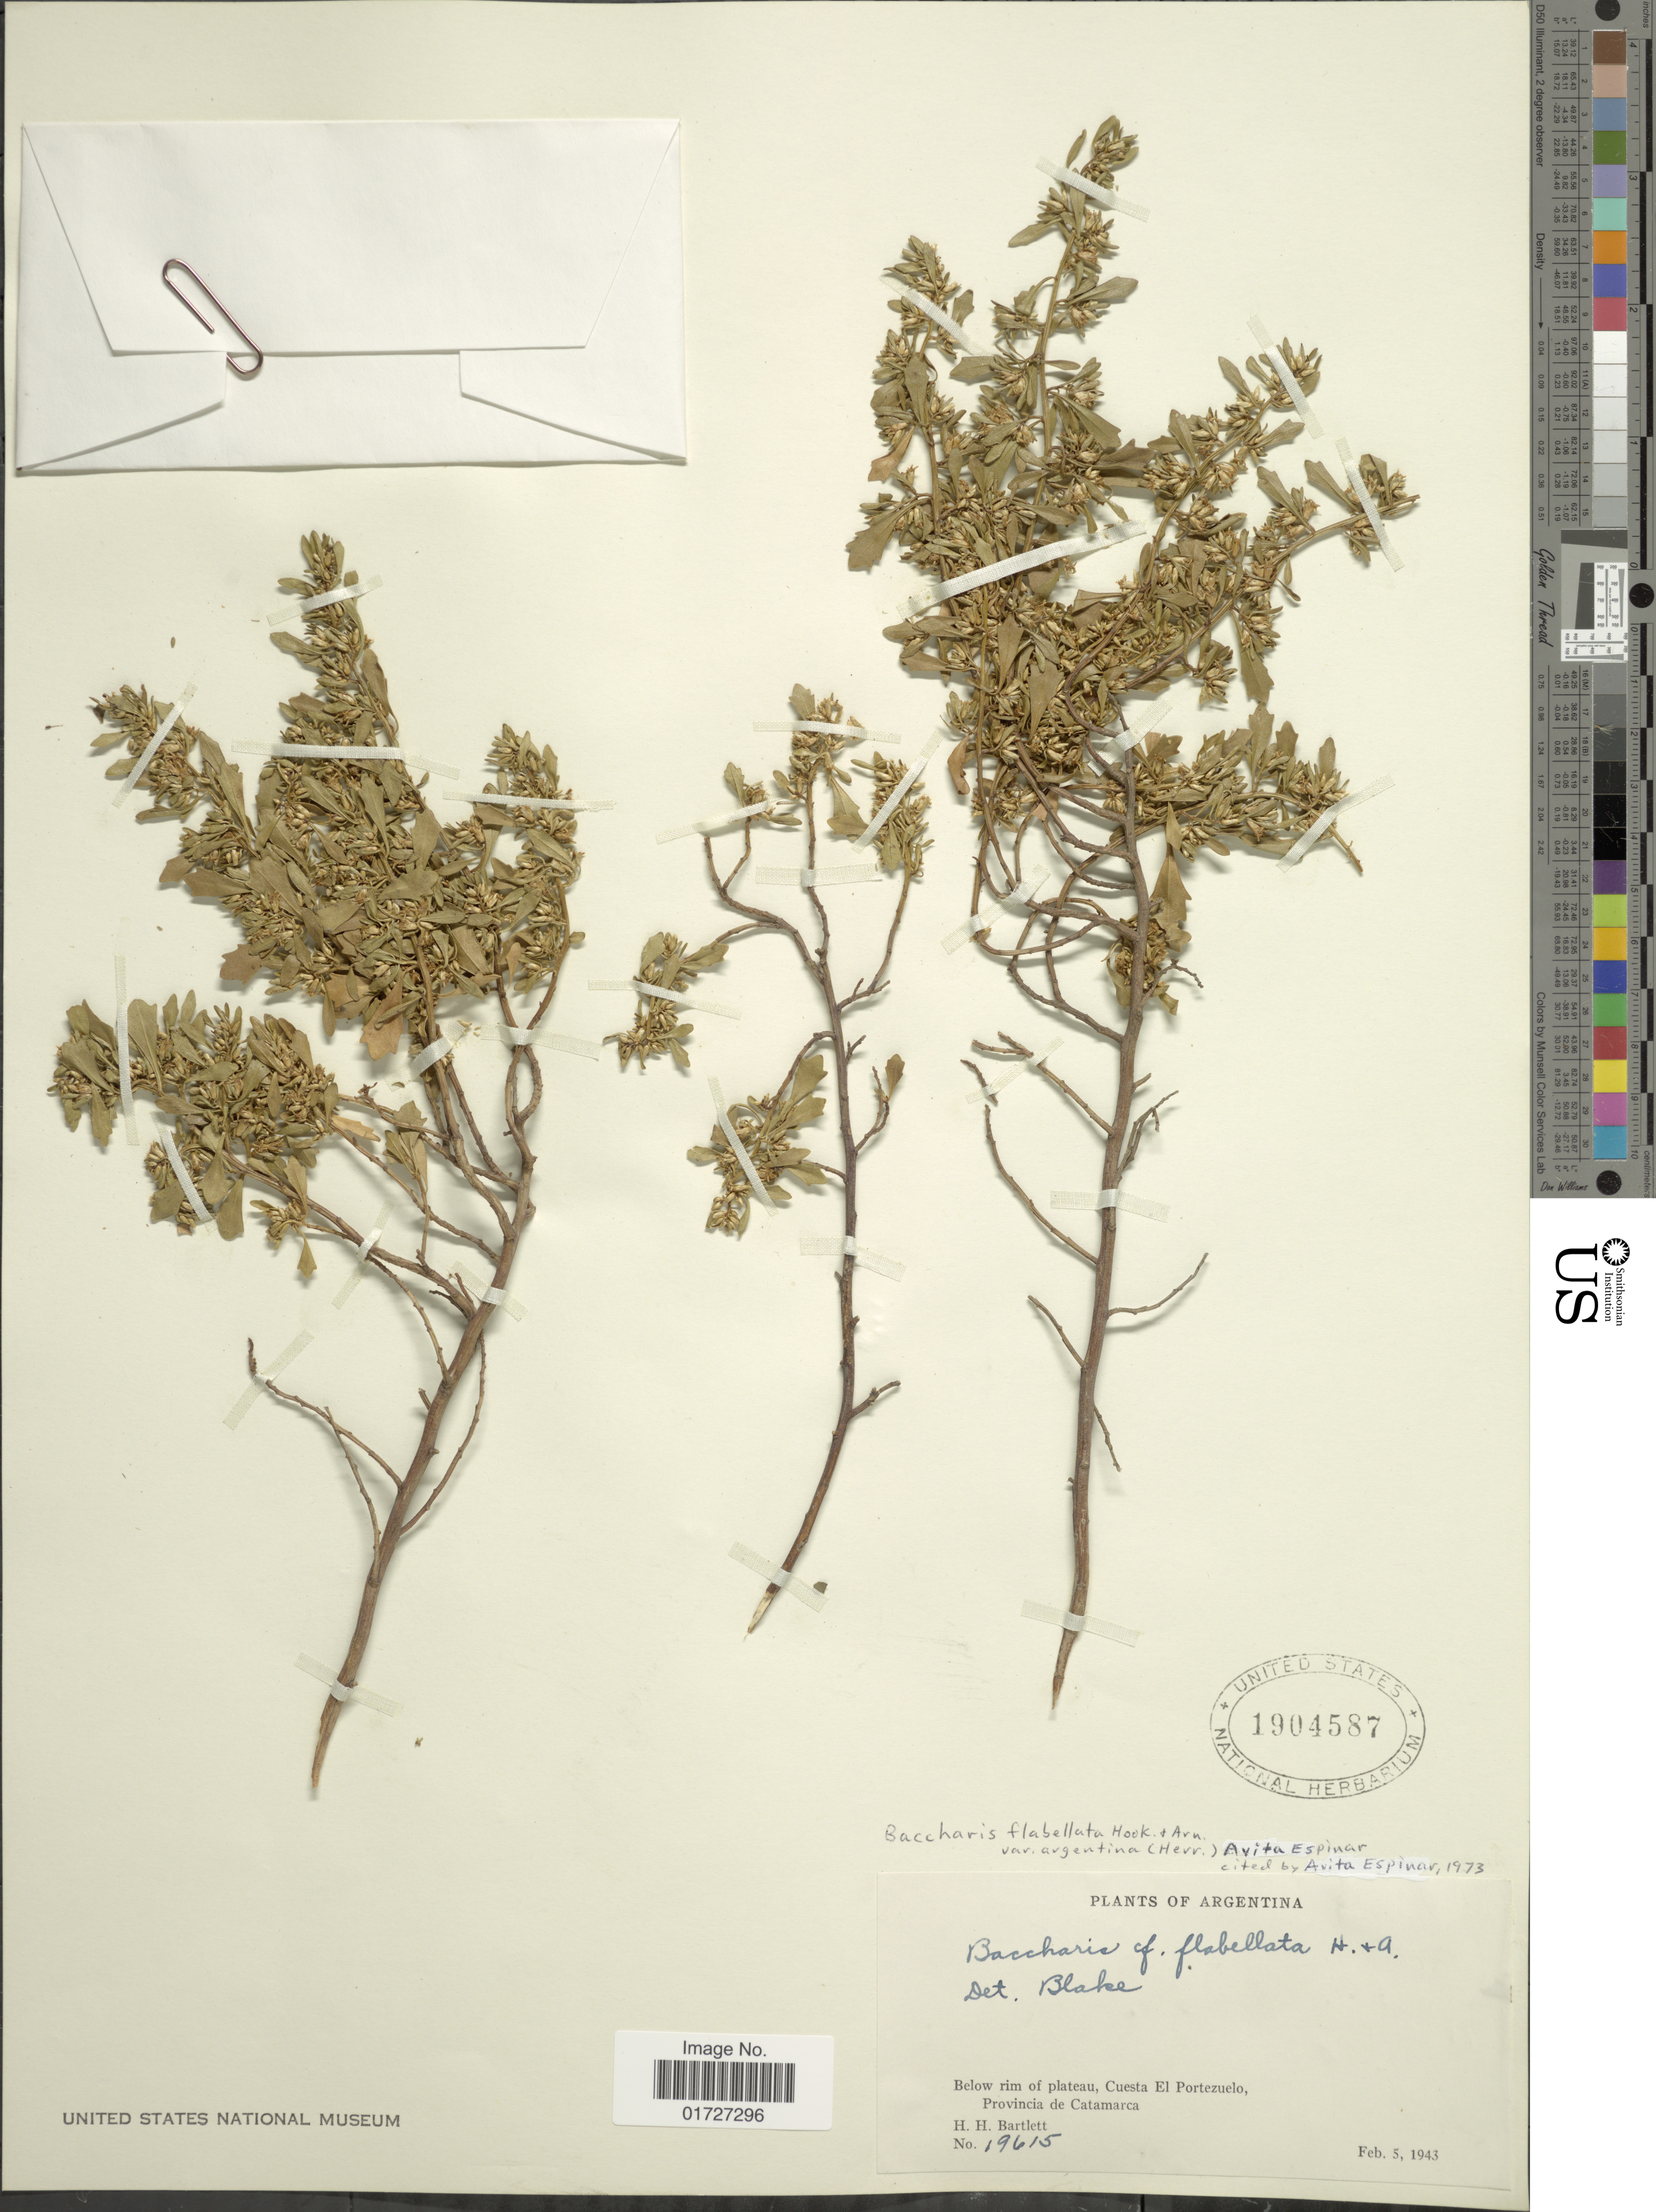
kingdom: Plantae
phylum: Tracheophyta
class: Magnoliopsida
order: Asterales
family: Asteraceae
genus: Baccharis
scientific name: Baccharis flabellata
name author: Hook. & Arn.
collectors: H. H. Bartlett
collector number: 19615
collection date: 1943-02-05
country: Argentina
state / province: Catamarca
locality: Cuesta El Portezuelo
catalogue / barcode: US 1904587